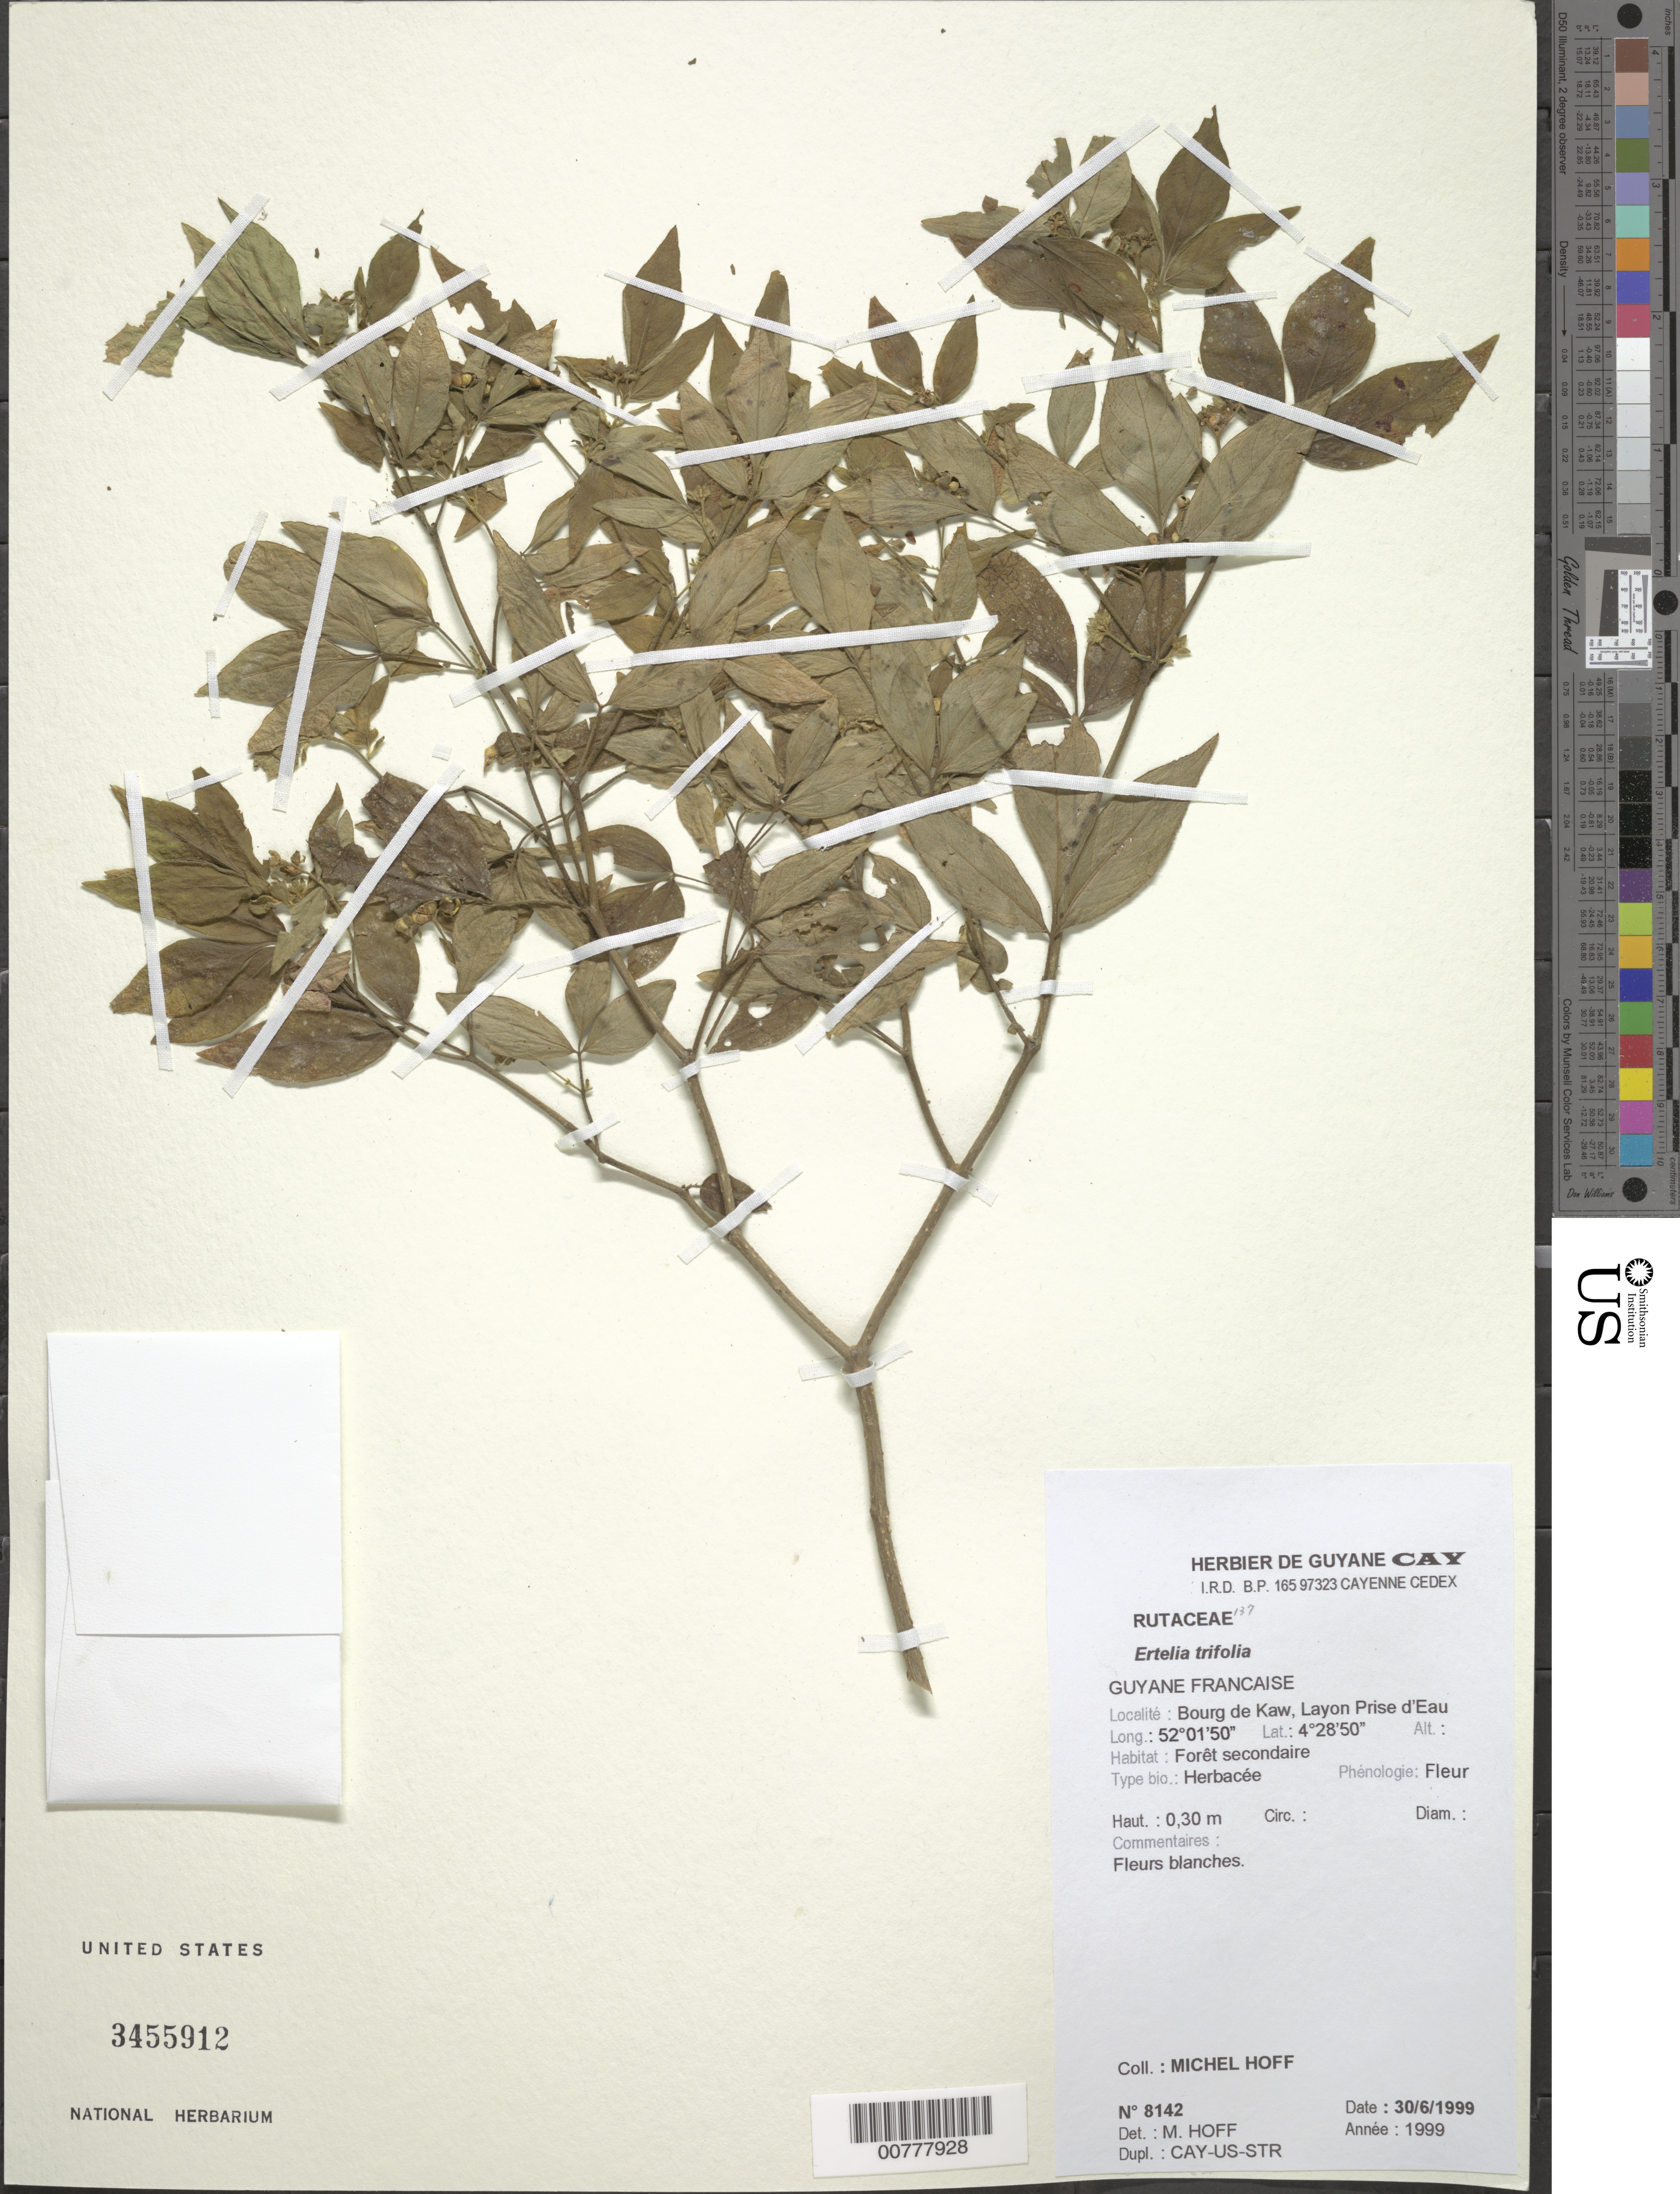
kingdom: Plantae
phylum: Tracheophyta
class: Magnoliopsida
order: Sapindales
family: Rutaceae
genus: Ertela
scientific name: Ertela trifolia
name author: (L.) Kuntze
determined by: Hoff, M.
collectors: M. Hoff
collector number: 8142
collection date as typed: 30-Jun-99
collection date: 1999-06-30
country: French Guiana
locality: Bourg de Kaw, Layon Prise d'Eau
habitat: Forêt secondaire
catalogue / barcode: US 3455912